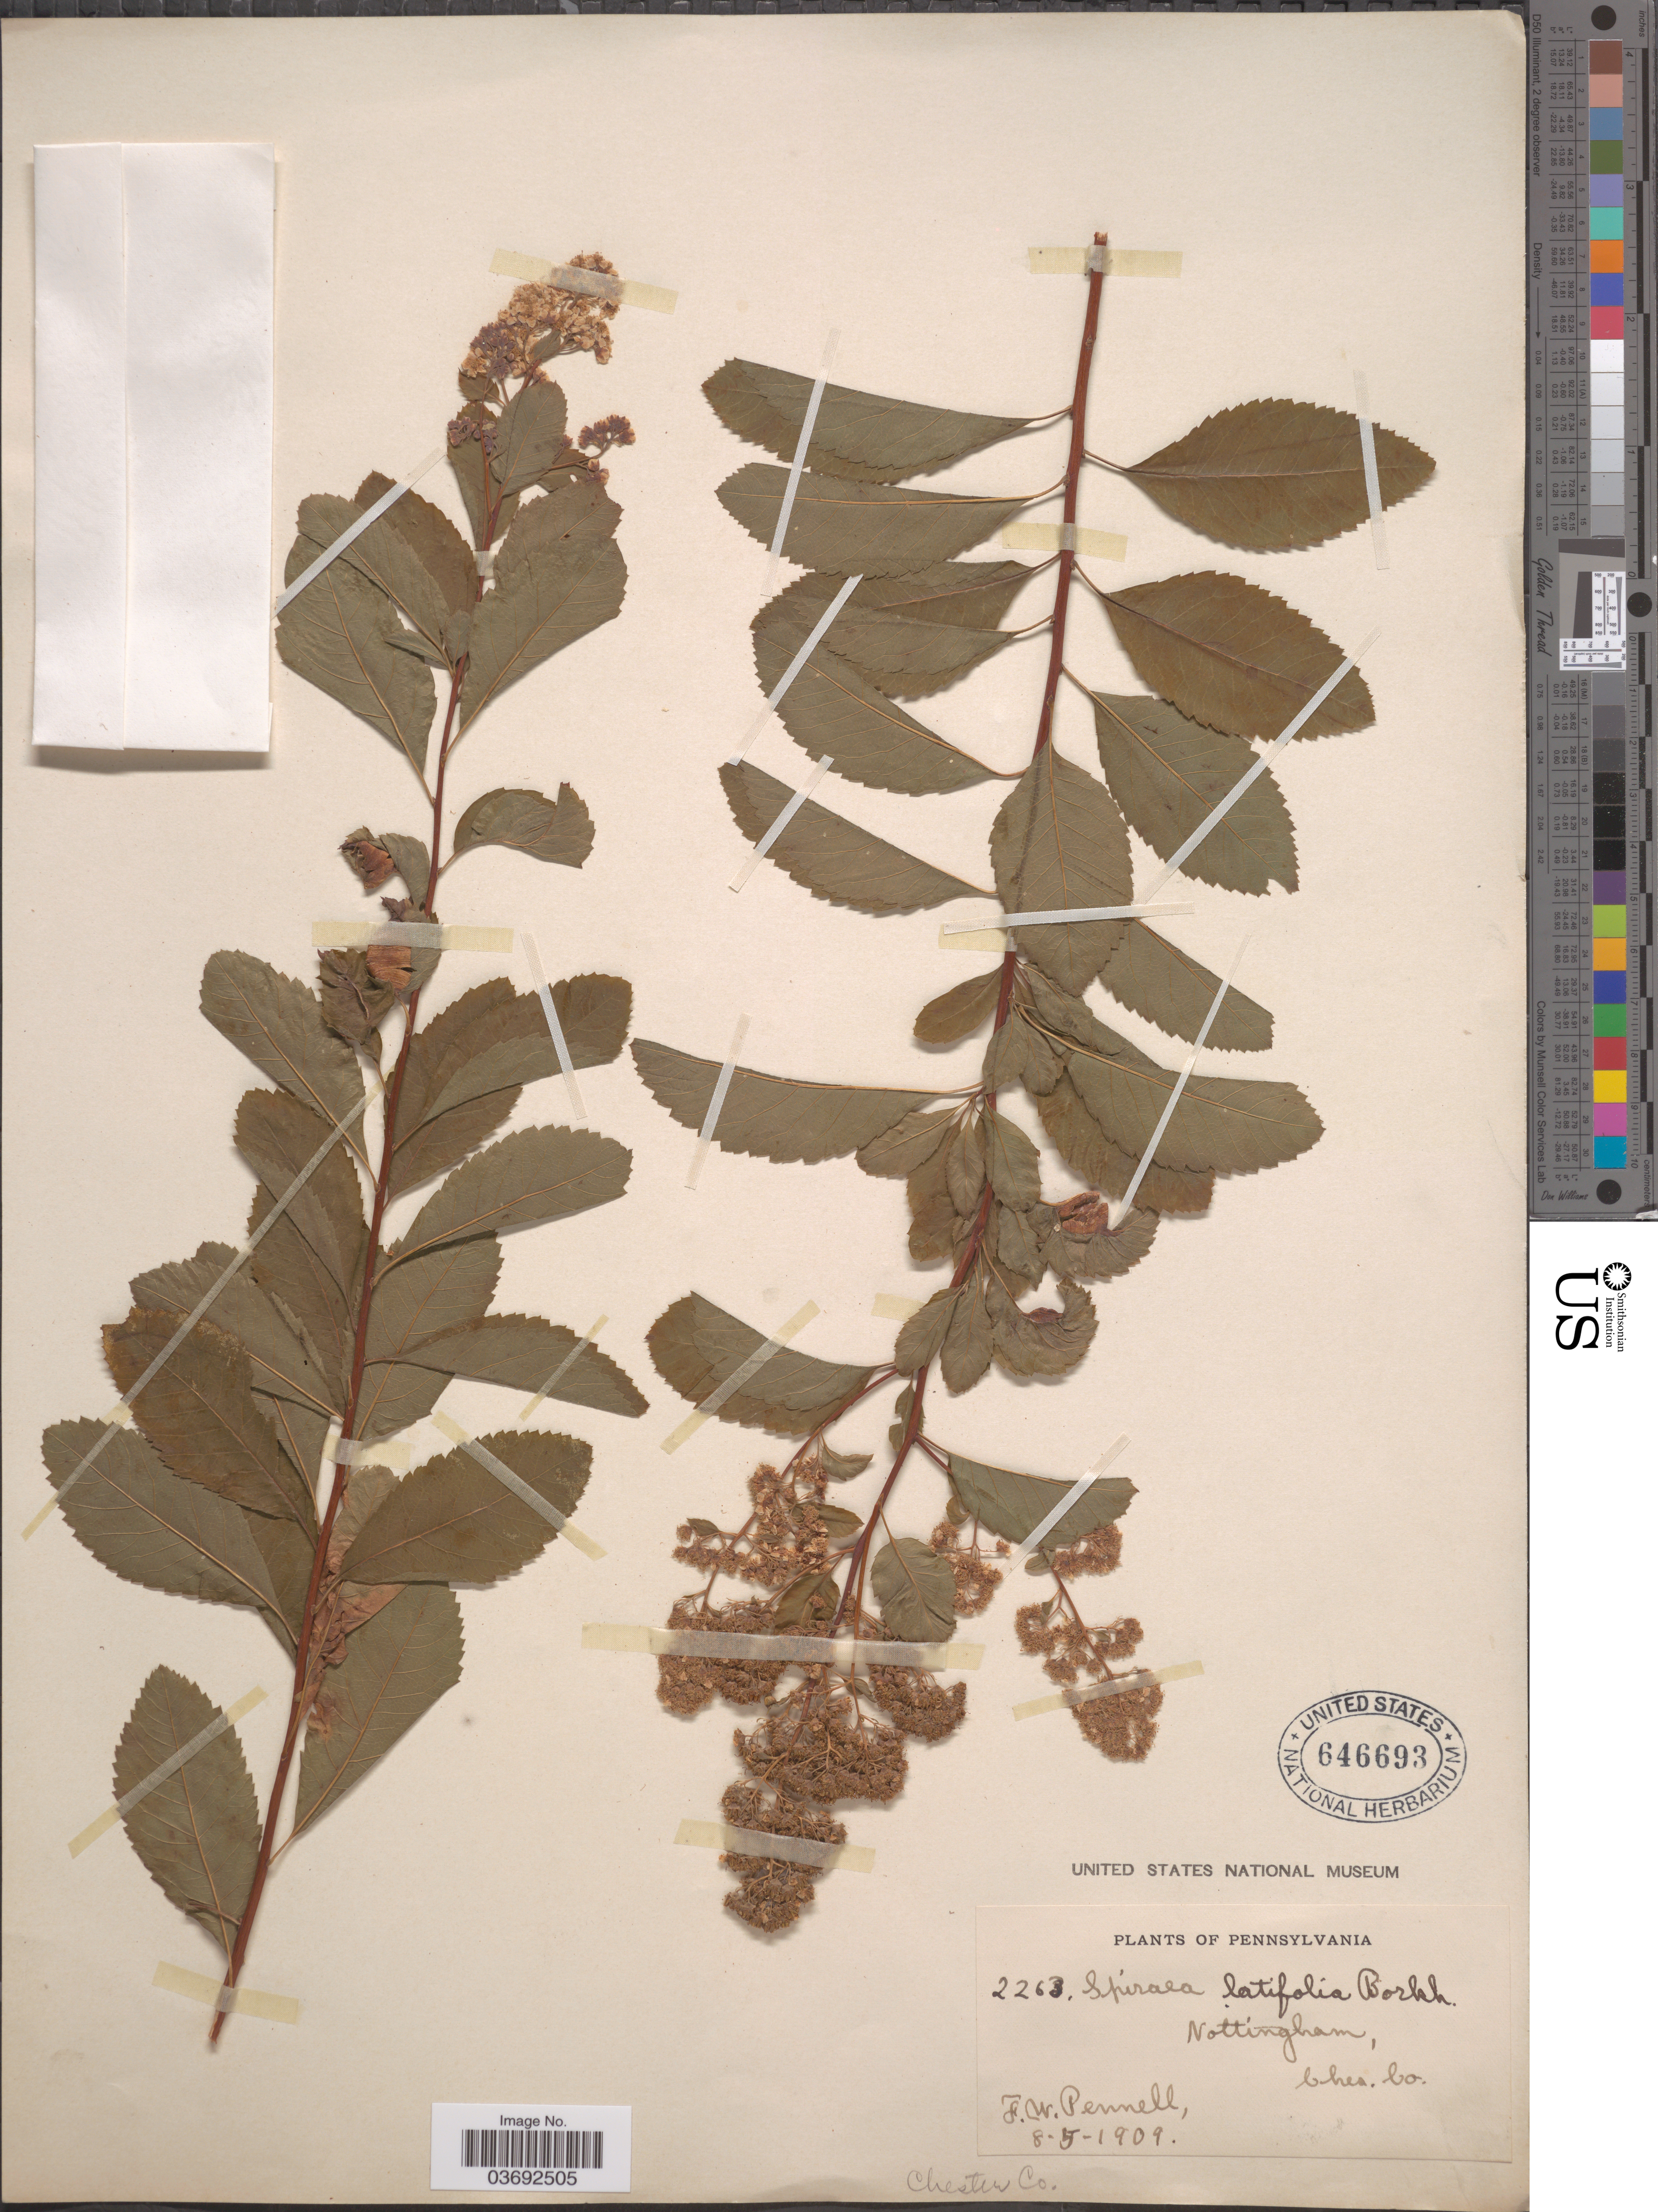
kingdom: Plantae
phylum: Tracheophyta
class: Magnoliopsida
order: Rosales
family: Rosaceae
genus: Spiraea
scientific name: Spiraea latifolia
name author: Borkh.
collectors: F. W. Pennell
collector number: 2263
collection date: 1909-08-05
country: United States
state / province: Pennsylvania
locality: Nottingham, Chester Co.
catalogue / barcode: US 646693